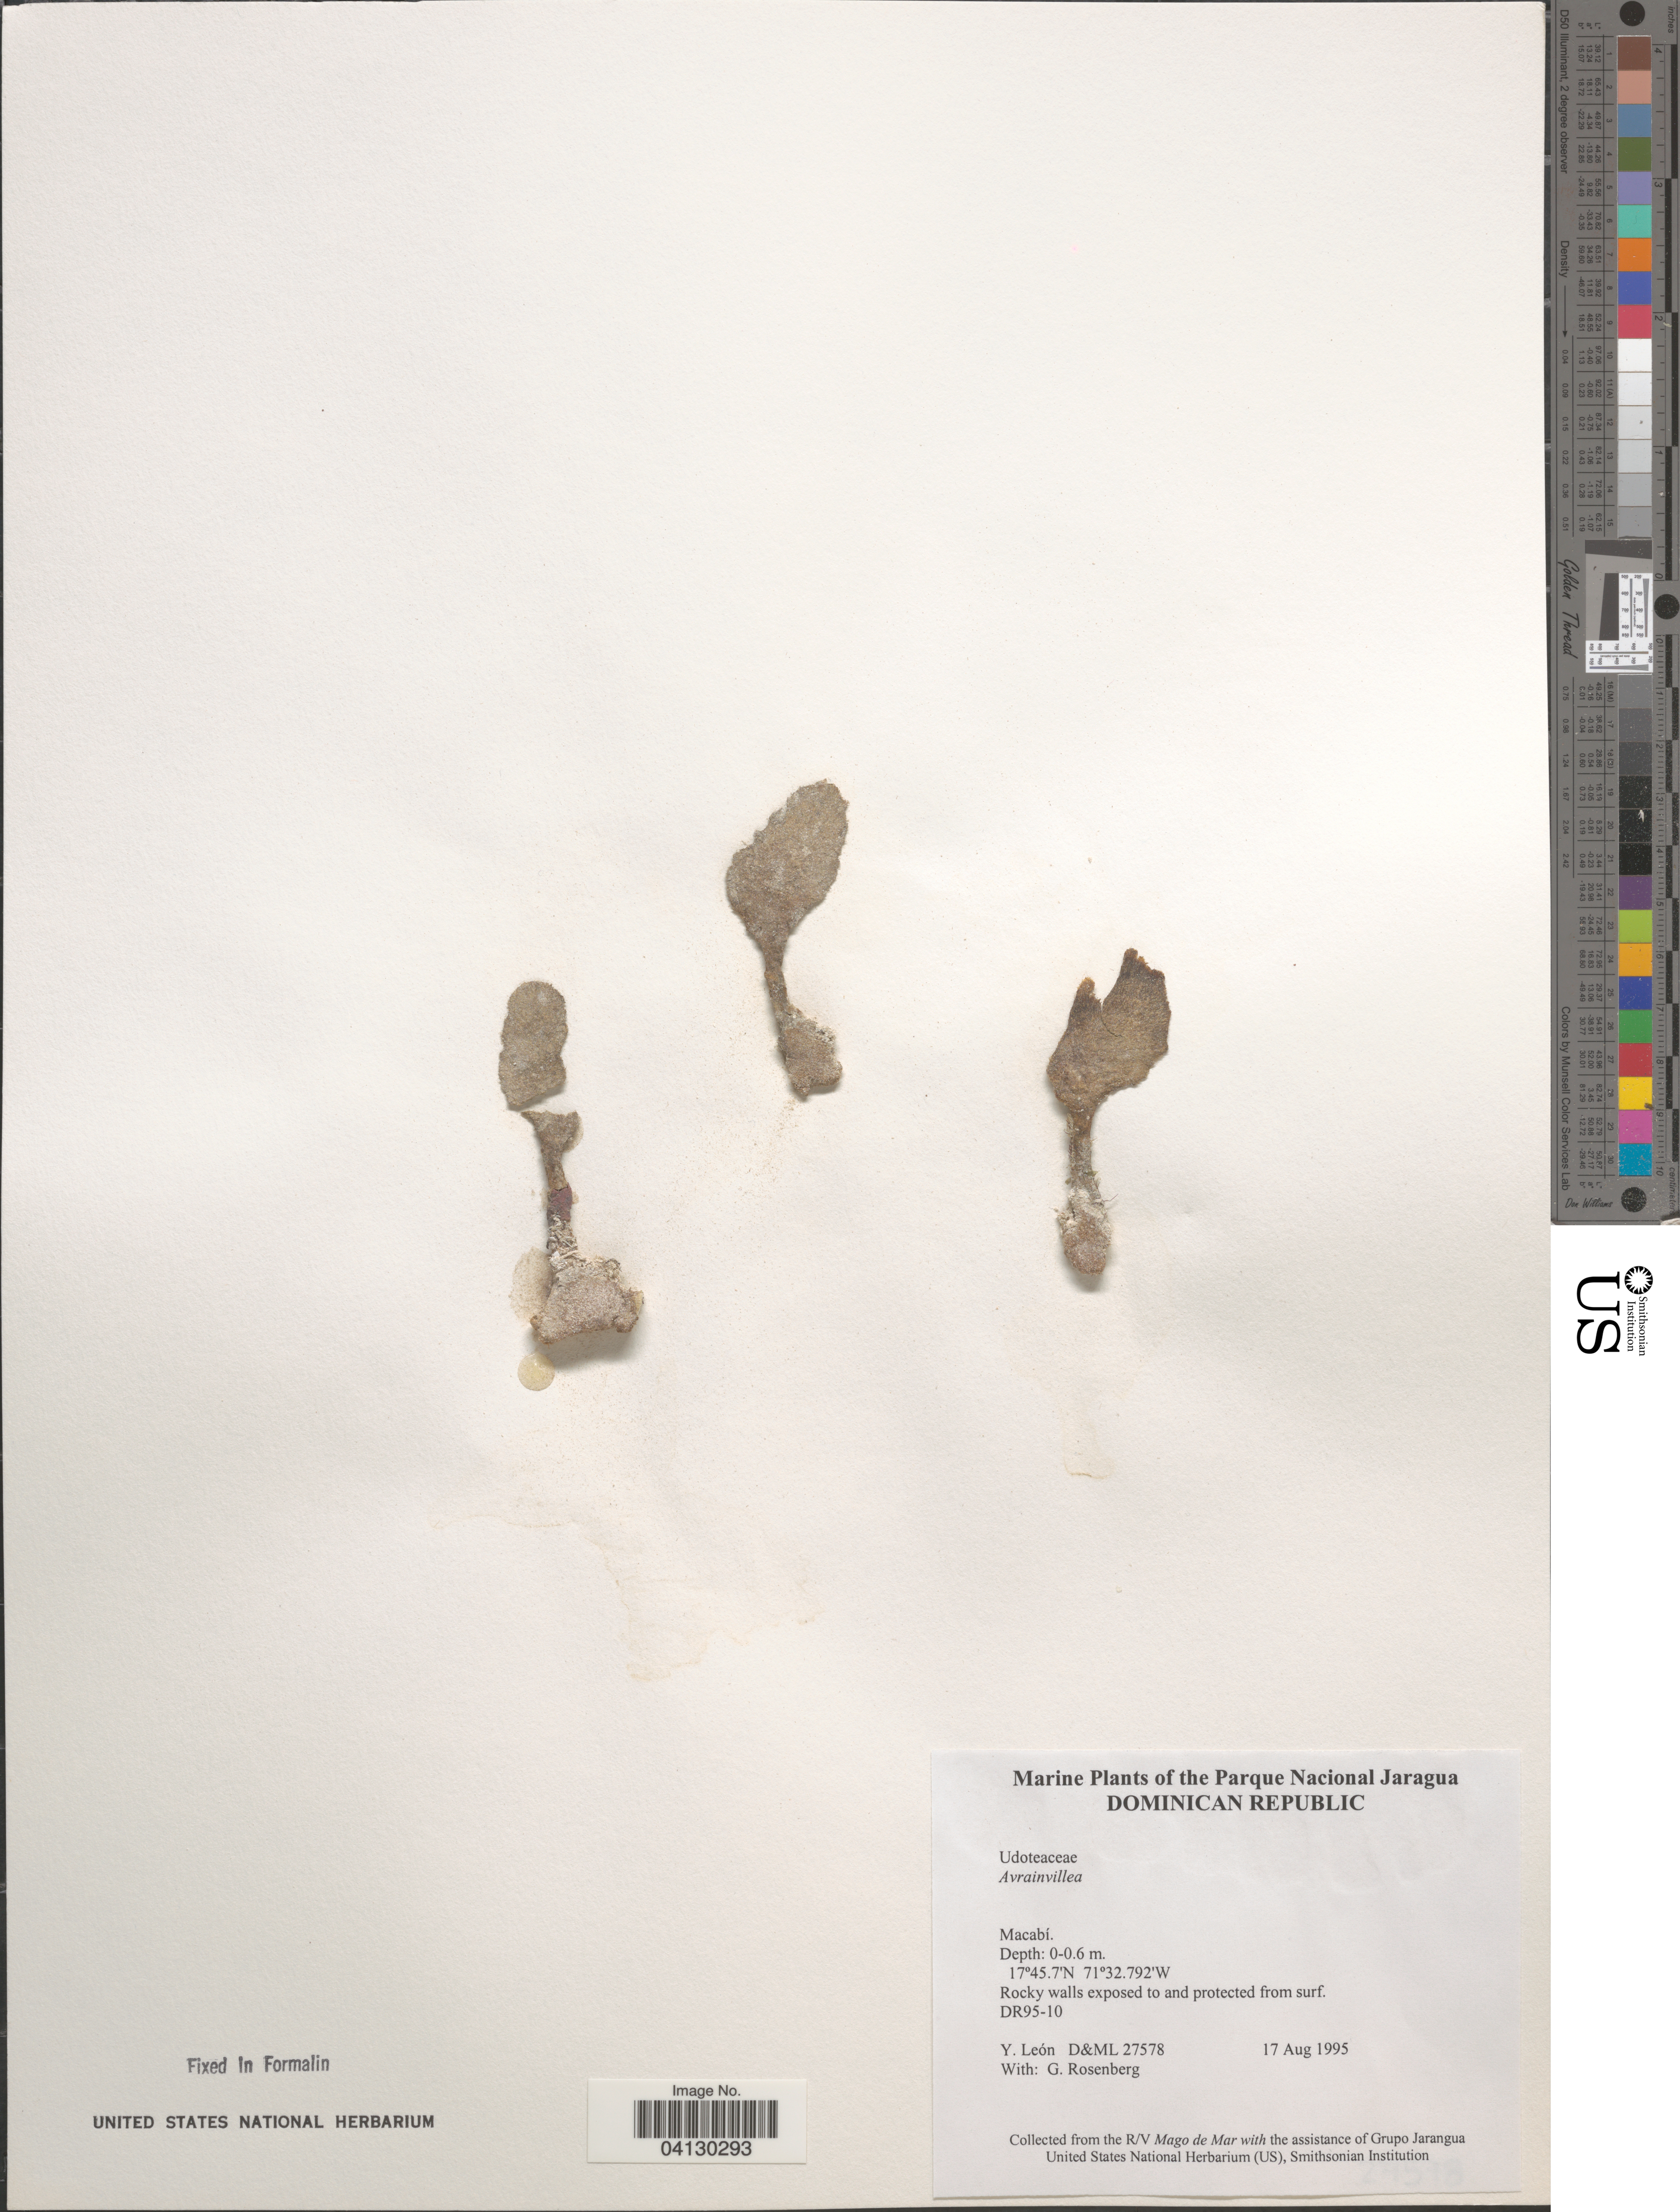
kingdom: Plantae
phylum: Chlorophyta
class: Ulvophyceae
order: Bryopsidales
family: Dichotomosiphonaceae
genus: Avrainvillea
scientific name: Avrainvillea sp.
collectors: Y. León & G. Rosenberg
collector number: D&ML27578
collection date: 1995-08-17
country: Dominican Republic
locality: The Parque Nacional Jaragua. Macabí.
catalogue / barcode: US 328921